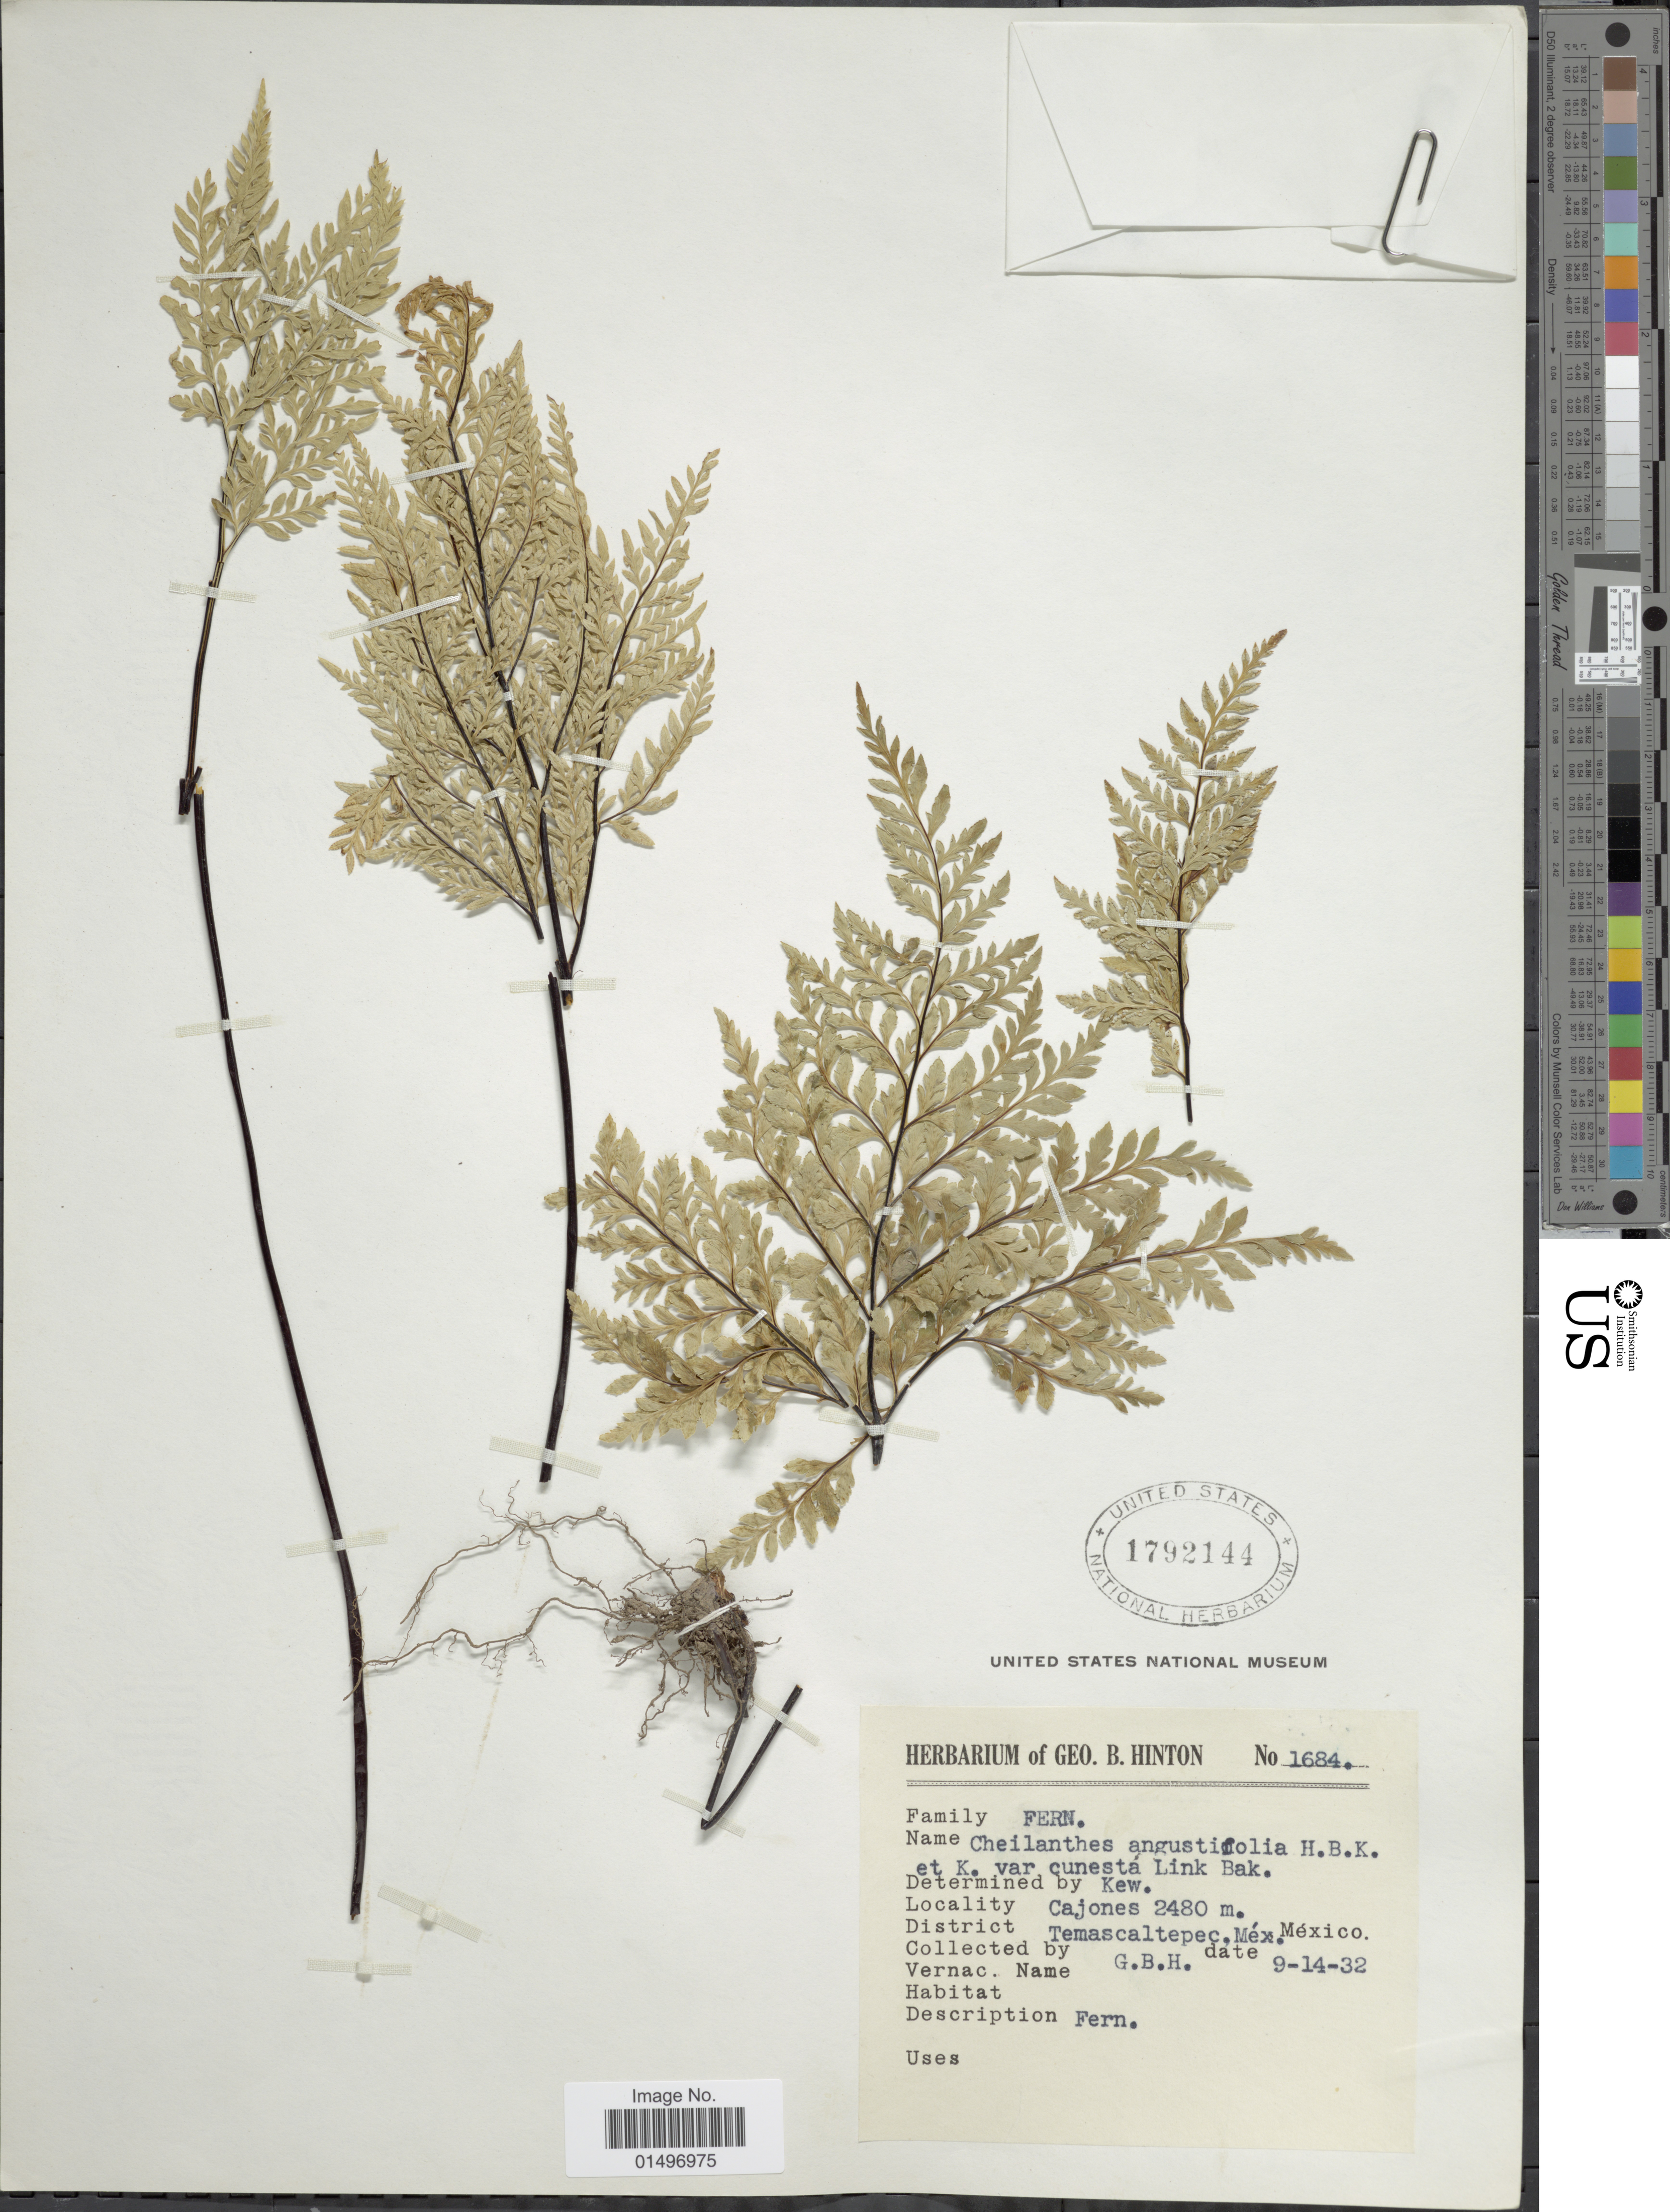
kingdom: Plantae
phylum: Tracheophyta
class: Polypodiopsida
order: Polypodiales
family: Pteridaceae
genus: Gaga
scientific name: Gaga chaerophylla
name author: (Mart. & Ikonn.-Gal.) Fay W. Li & Windham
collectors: G. B. Hinton & et al.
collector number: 1684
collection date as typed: Transcribed d/m/y: 14/9/32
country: Mexico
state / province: México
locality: Cajones, Temascaltepec, Mexico.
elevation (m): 2480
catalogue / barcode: US 1792144